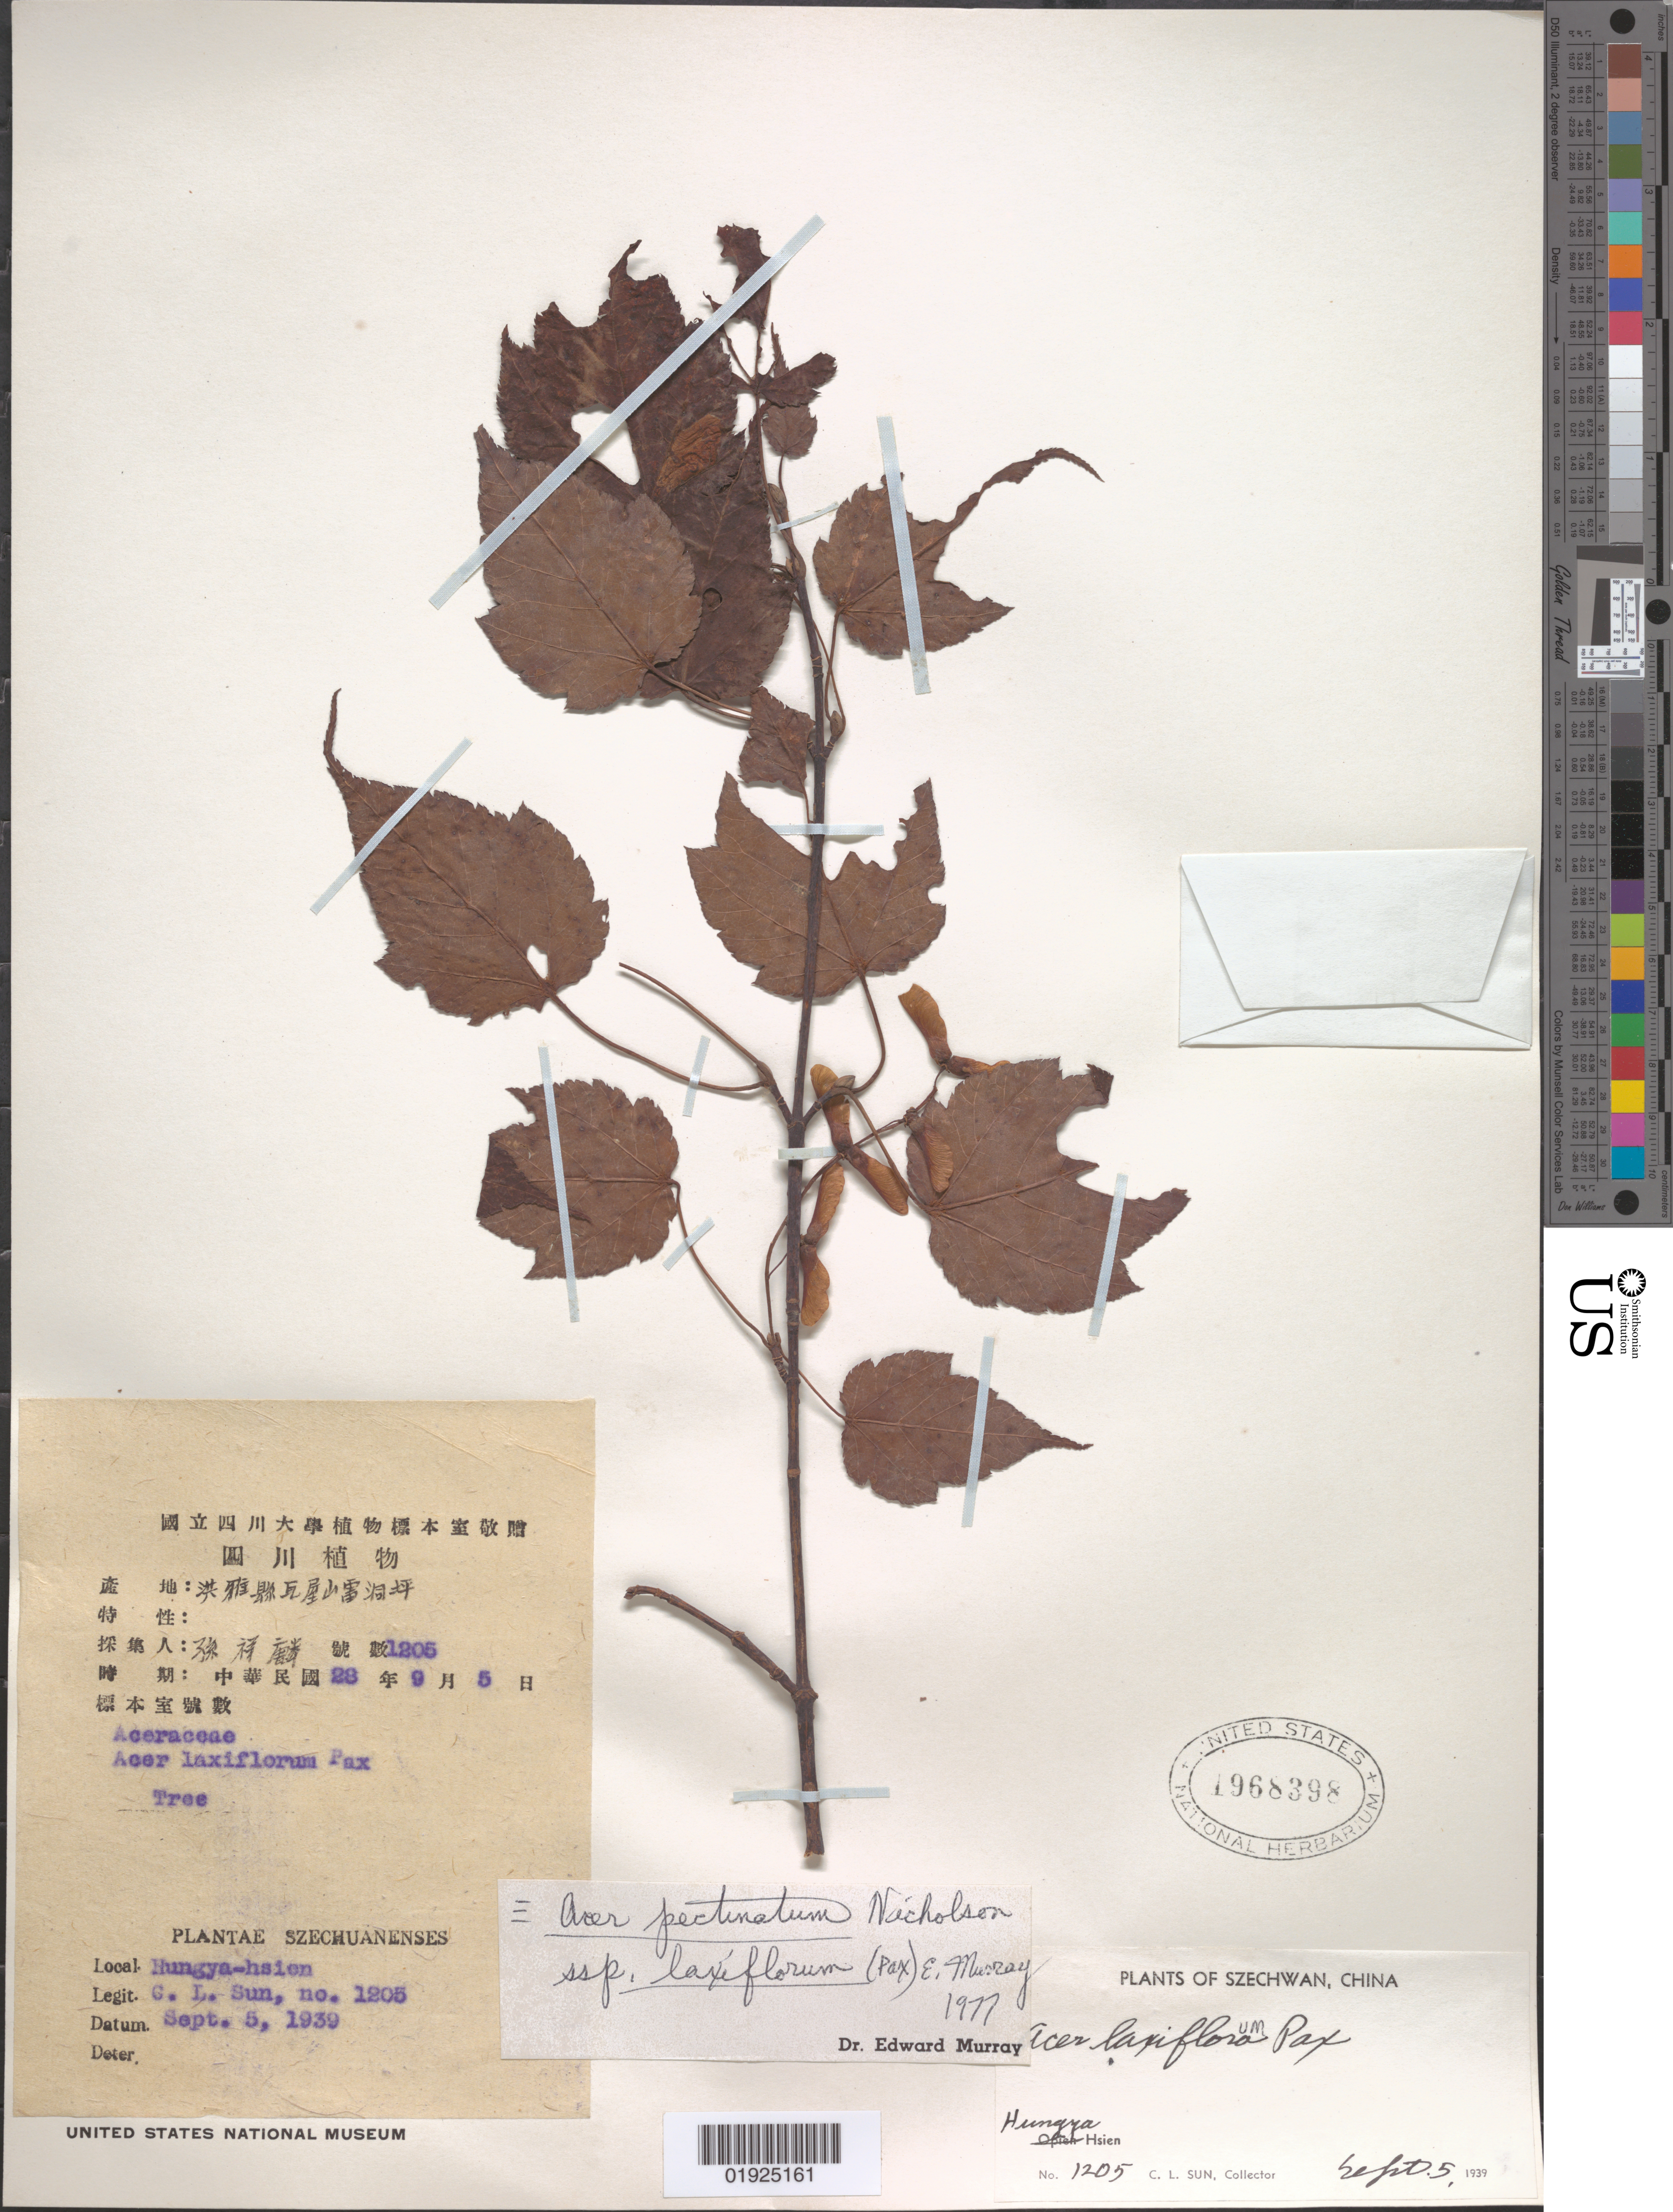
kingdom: Plantae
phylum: Tracheophyta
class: Magnoliopsida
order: Sapindales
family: Sapindaceae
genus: Acer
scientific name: Acer pectinatum subsp. laxiflorum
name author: (Pax) A.E. Murray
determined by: Murray, Edward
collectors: C. Sun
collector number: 1205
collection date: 1939-09-05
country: China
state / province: Sichuan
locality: Szechuan [Sichuan]. Hungya-Hsien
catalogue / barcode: US 1968398